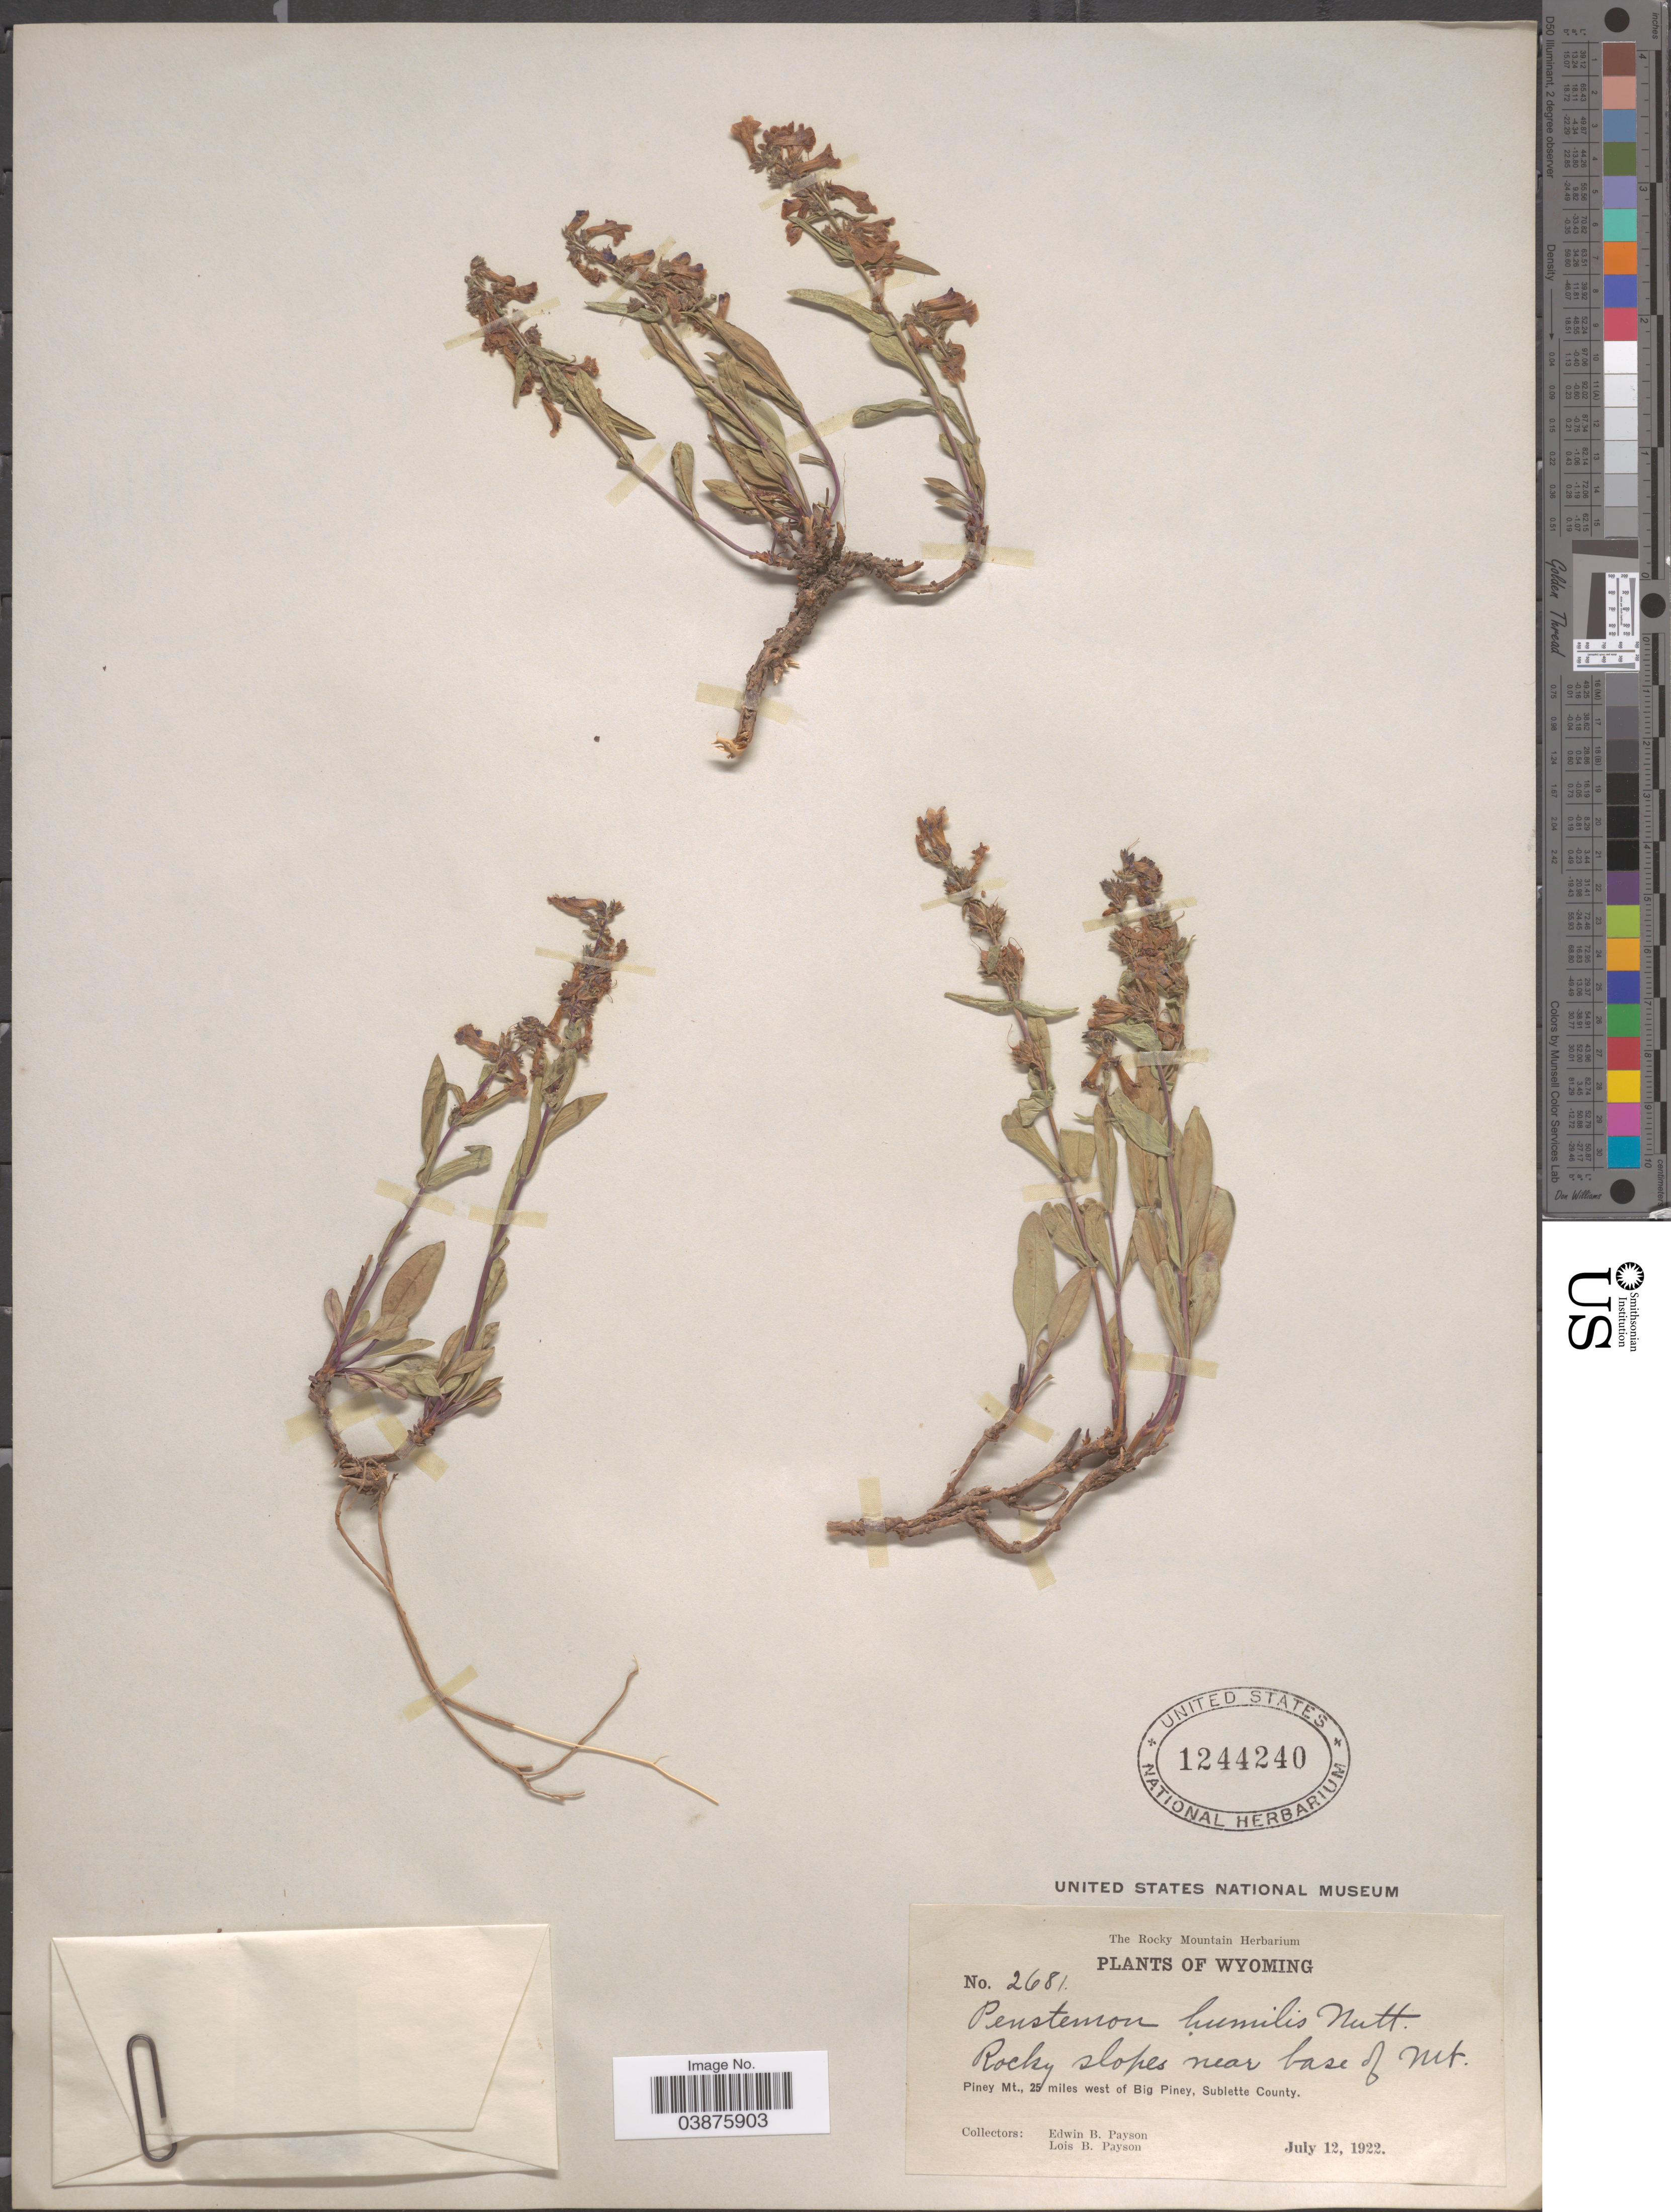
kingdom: Plantae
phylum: Tracheophyta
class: Magnoliopsida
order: Lamiales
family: Plantaginaceae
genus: Penstemon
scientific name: Penstemon humilis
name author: Nutt. ex A. Gray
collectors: E. B. Payson & L. Payson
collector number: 2681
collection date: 1922-07-12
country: United States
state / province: Wyoming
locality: Near base of Mt. Piney Mt., 25 miles west of Big Piney, Sublette County.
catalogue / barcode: US 1244240